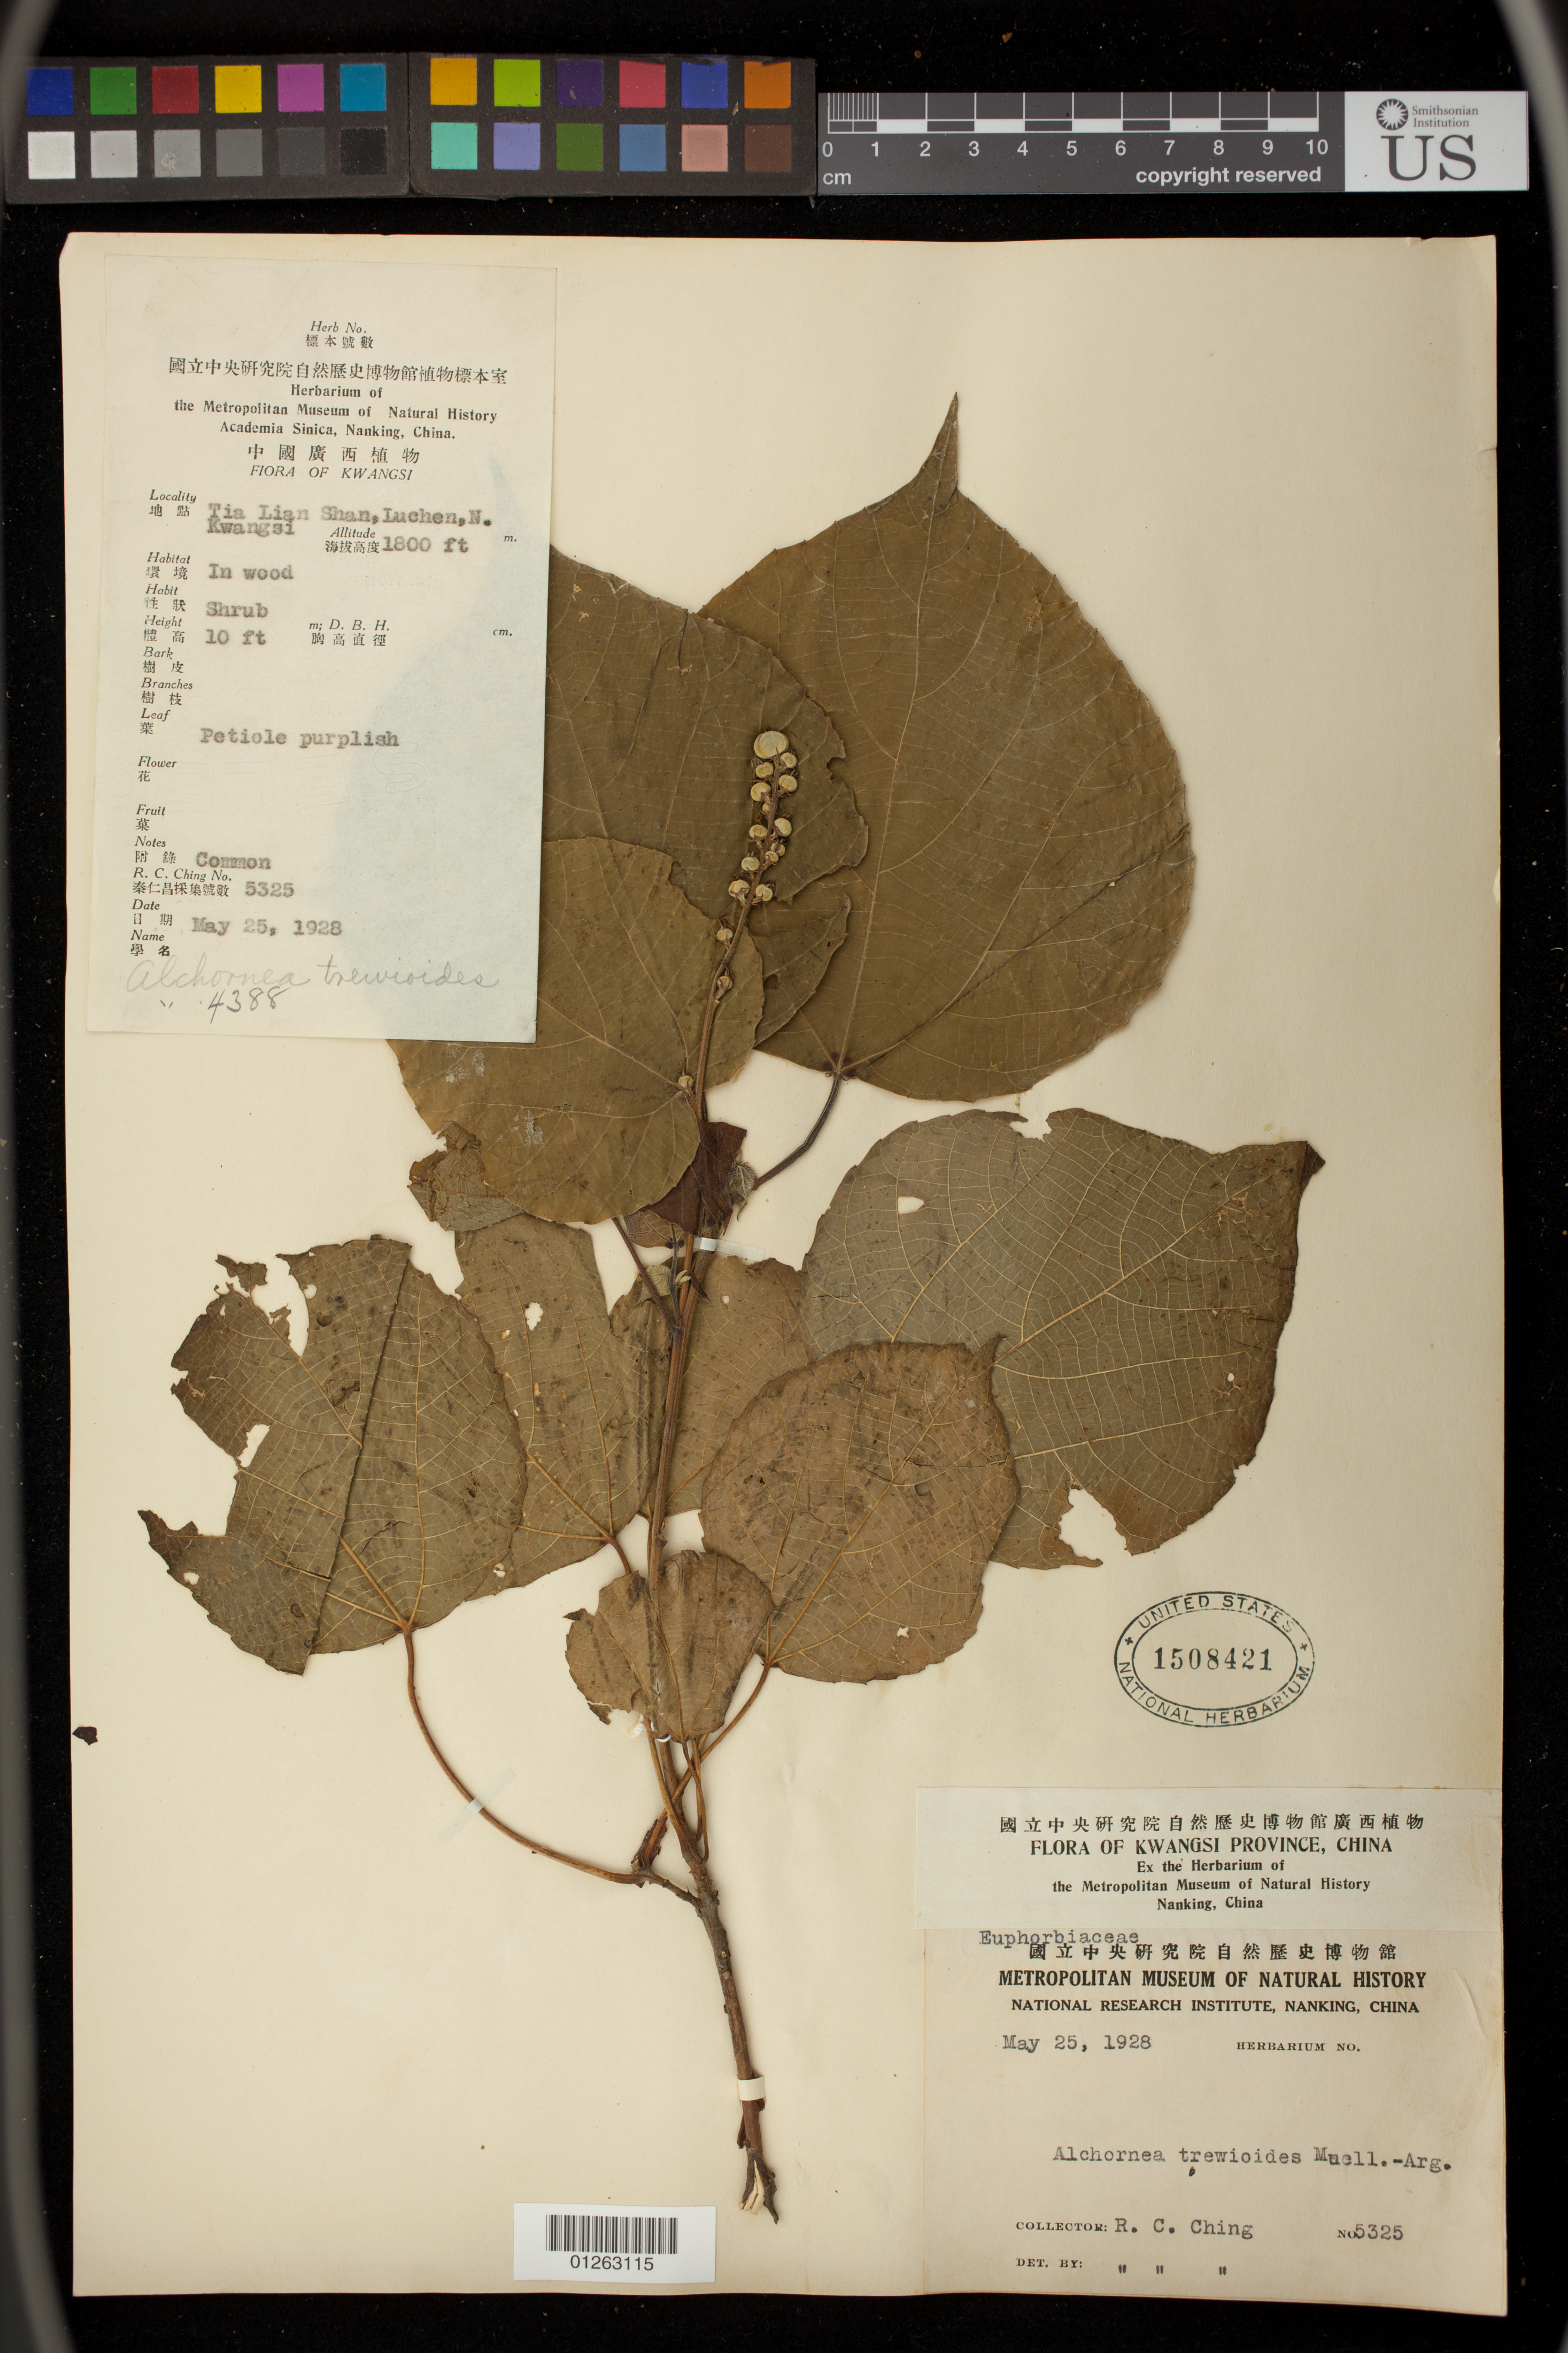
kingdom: Plantae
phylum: Tracheophyta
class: Magnoliopsida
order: Malpighiales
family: Euphorbiaceae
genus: Alchornea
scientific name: Alchornea rhodophylla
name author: Pax & K. Hoffm.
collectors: R. C. Ching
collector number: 5325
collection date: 1928-05-25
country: China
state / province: Guangxi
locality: Tia Lian Shan, Luchen, N. Kwangsi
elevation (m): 549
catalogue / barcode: US 1508421